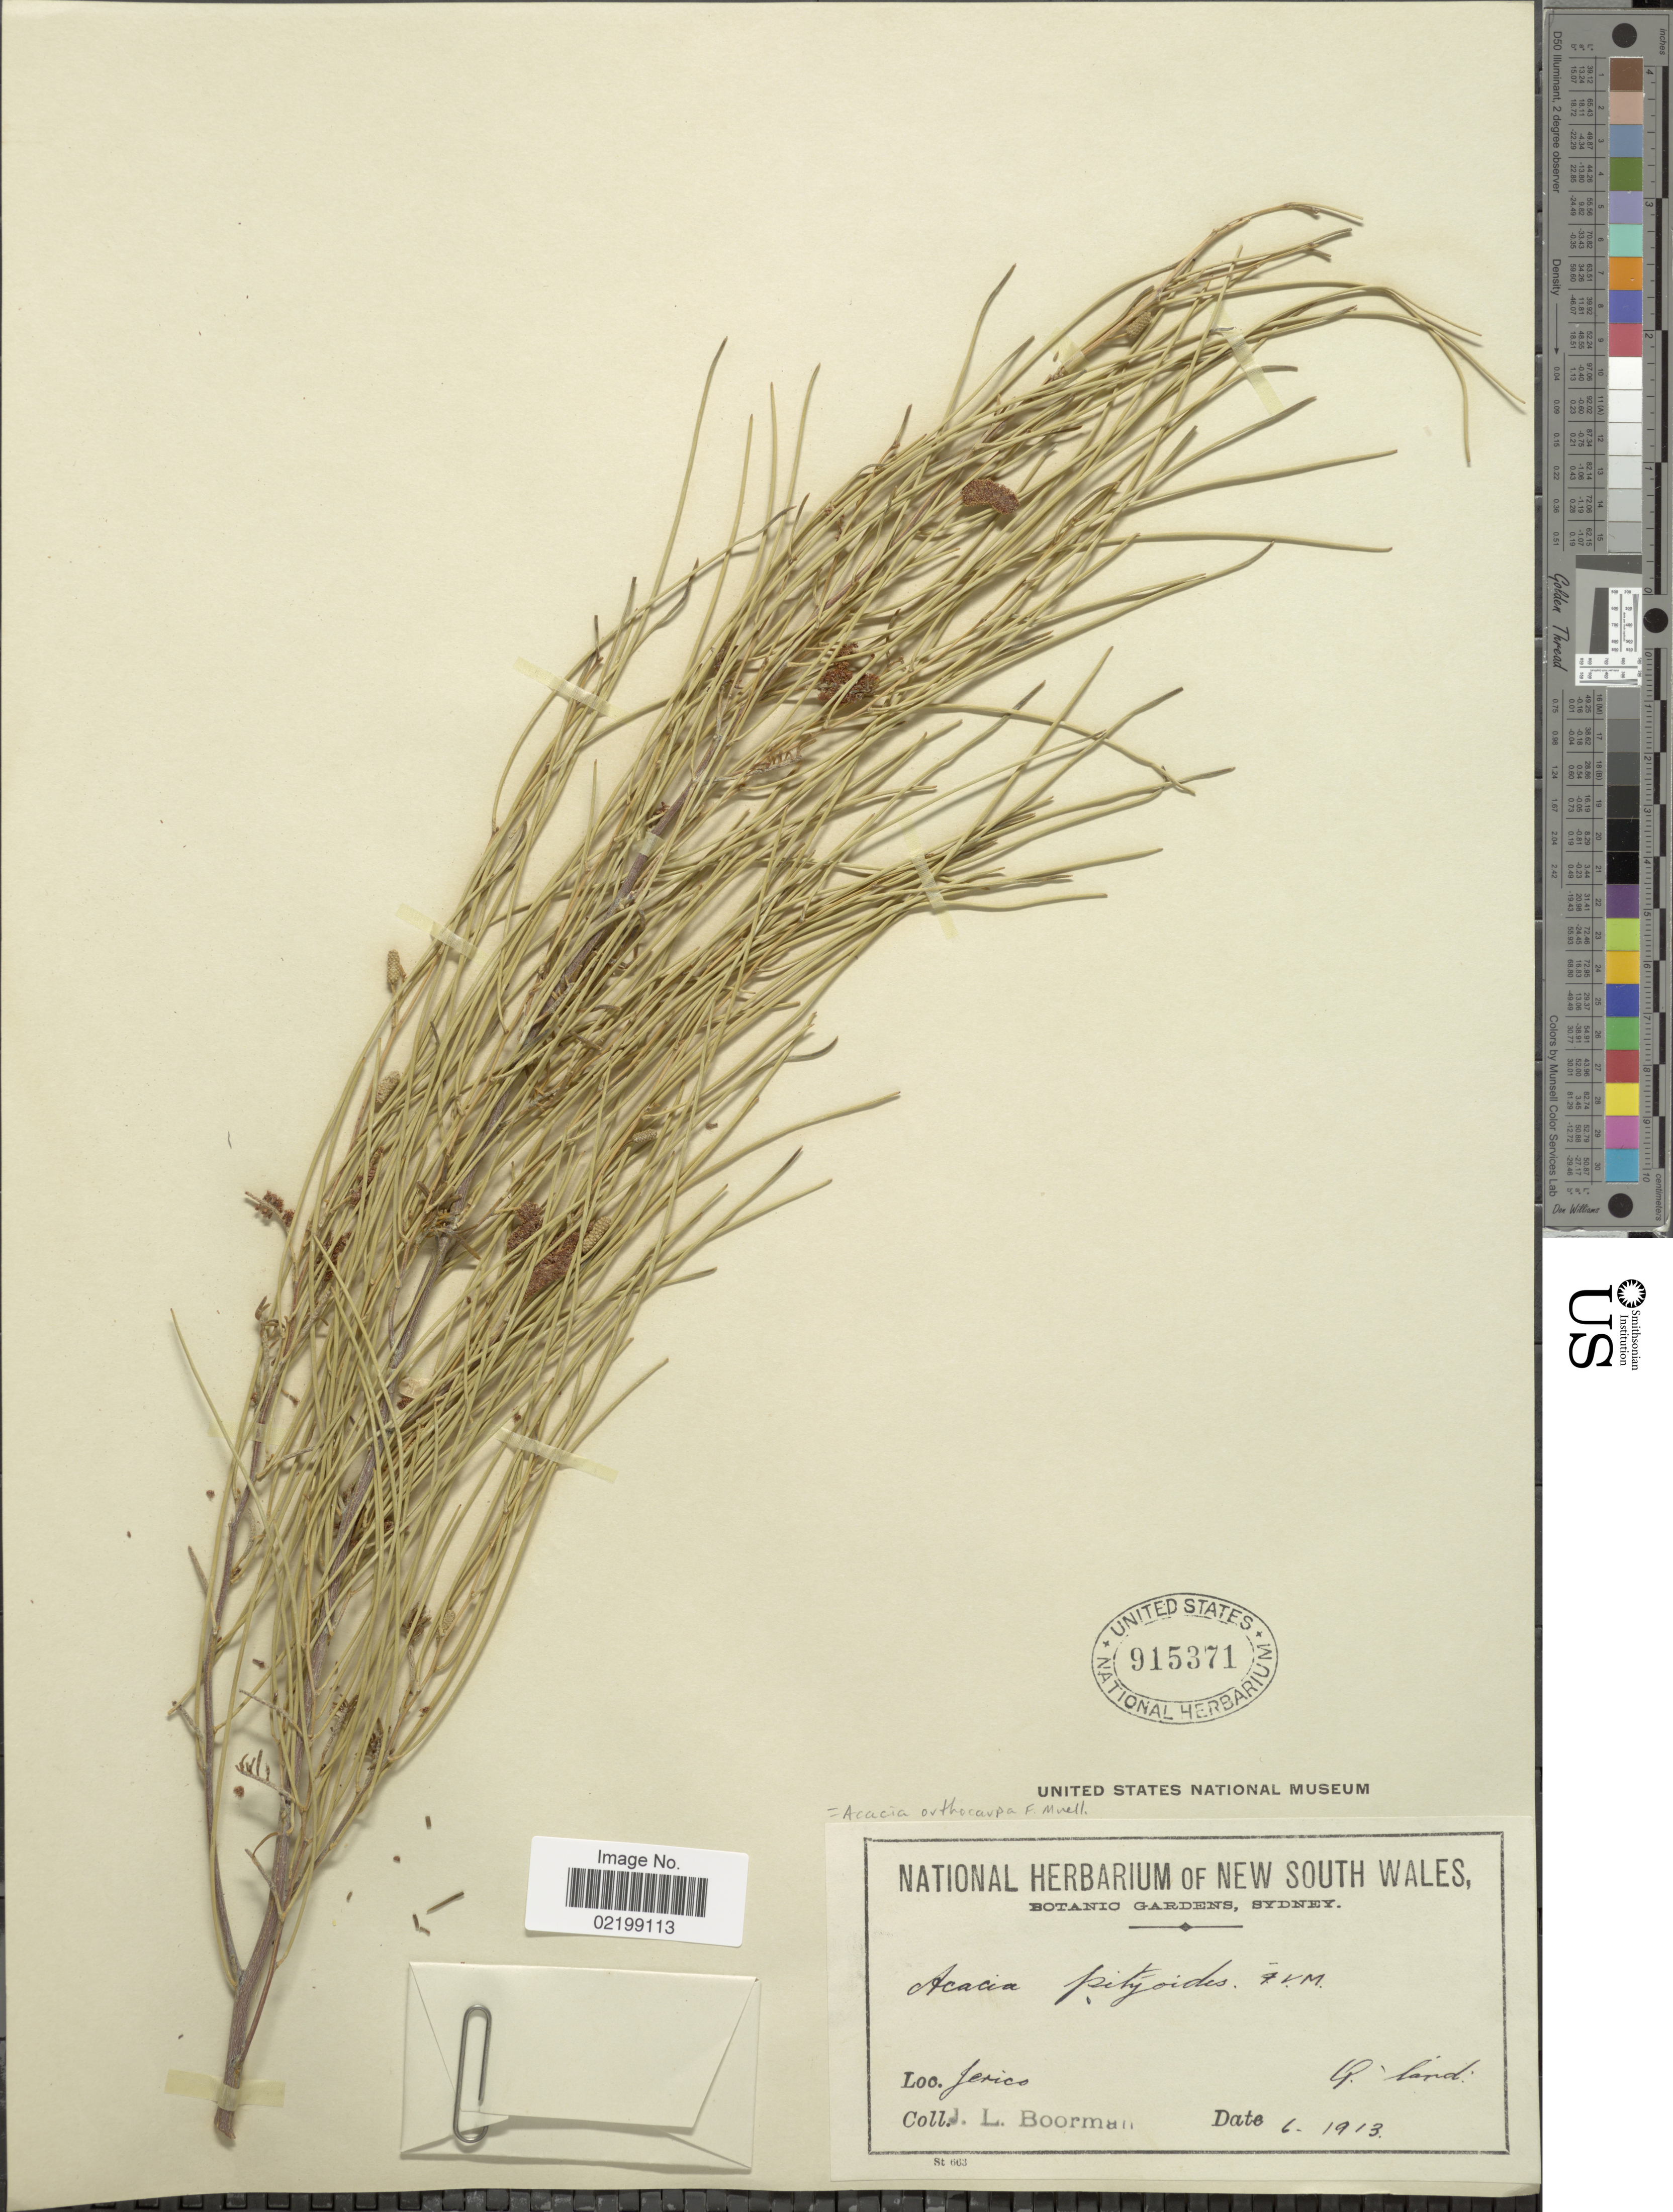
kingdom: Plantae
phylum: Tracheophyta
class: Magnoliopsida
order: Fabales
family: Fabaceae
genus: Acacia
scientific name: Acacia orthocarpa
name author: F. Muell.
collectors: J. Boorman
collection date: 1913-06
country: Australia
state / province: Queensland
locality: Jerico.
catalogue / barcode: US 915371